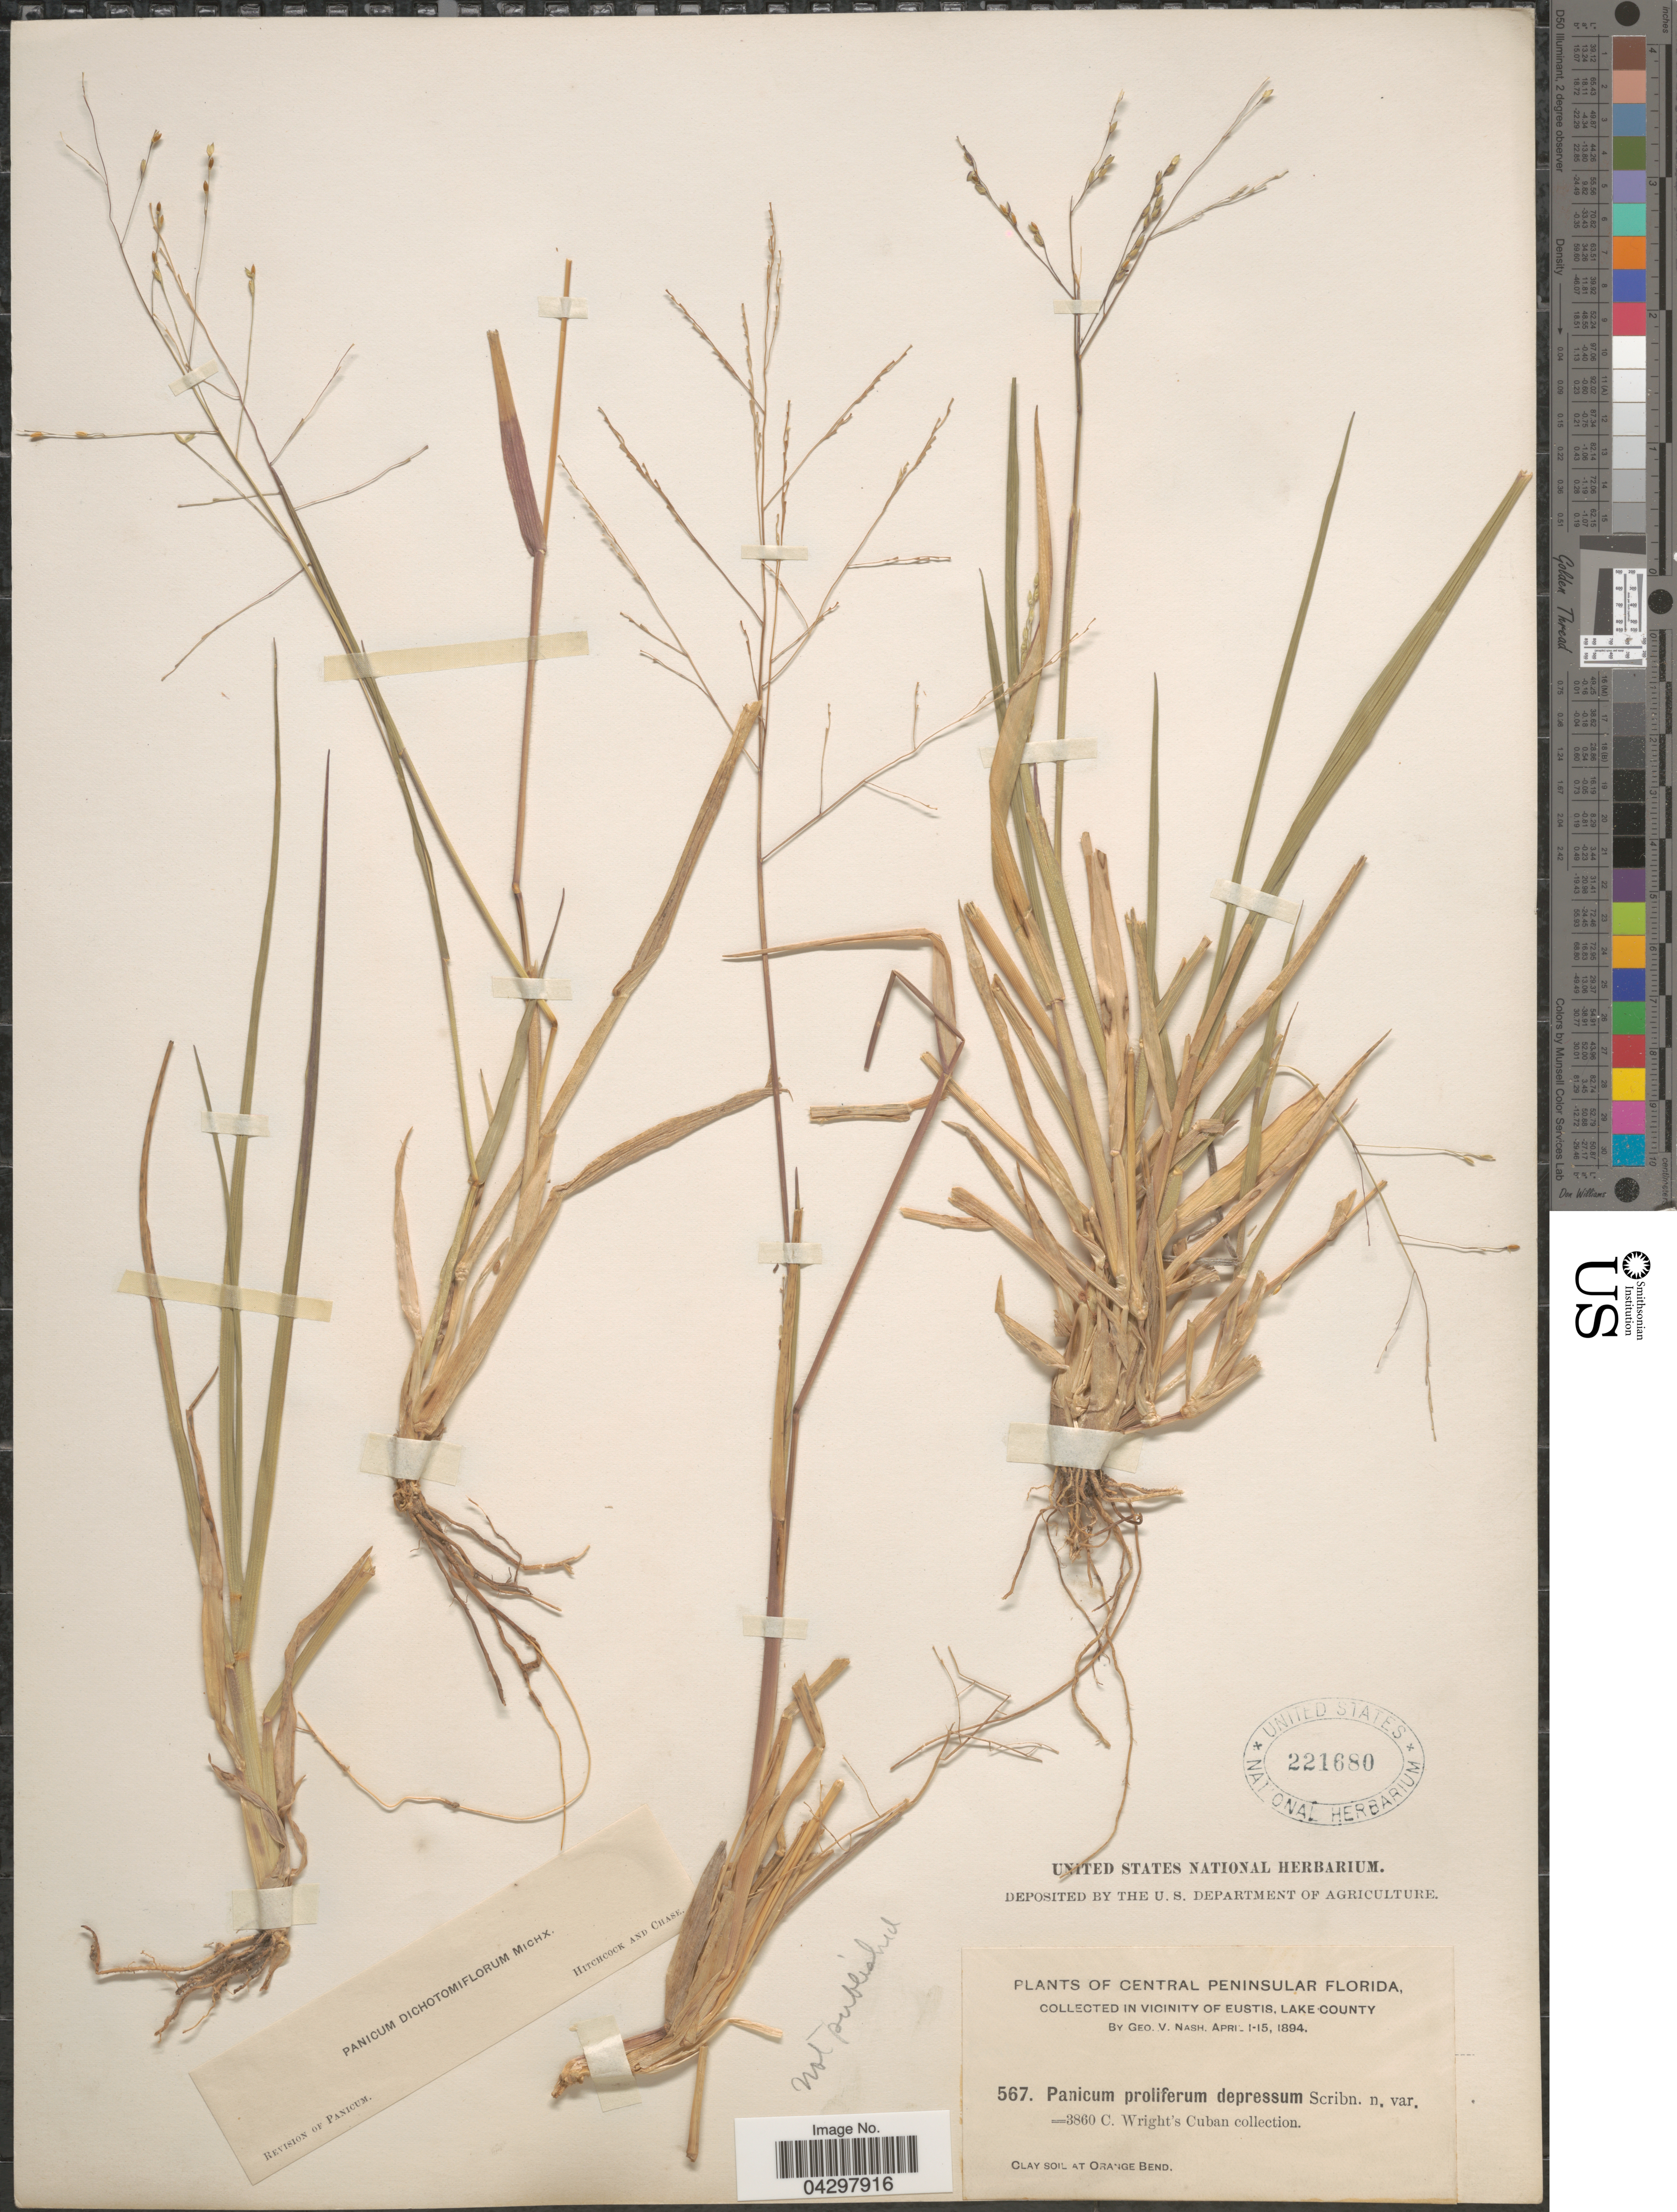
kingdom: Plantae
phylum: Tracheophyta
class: Liliopsida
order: Poales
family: Poaceae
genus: Panicum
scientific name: Panicum dichotomiflorum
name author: Michx.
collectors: G. V. Nash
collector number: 567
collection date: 1894-04-01/1894-04-15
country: United States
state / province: Florida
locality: Central Peninsular Florida. In Vicinity of Eustis, Lake County. At Orange Bend.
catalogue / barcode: US 221680